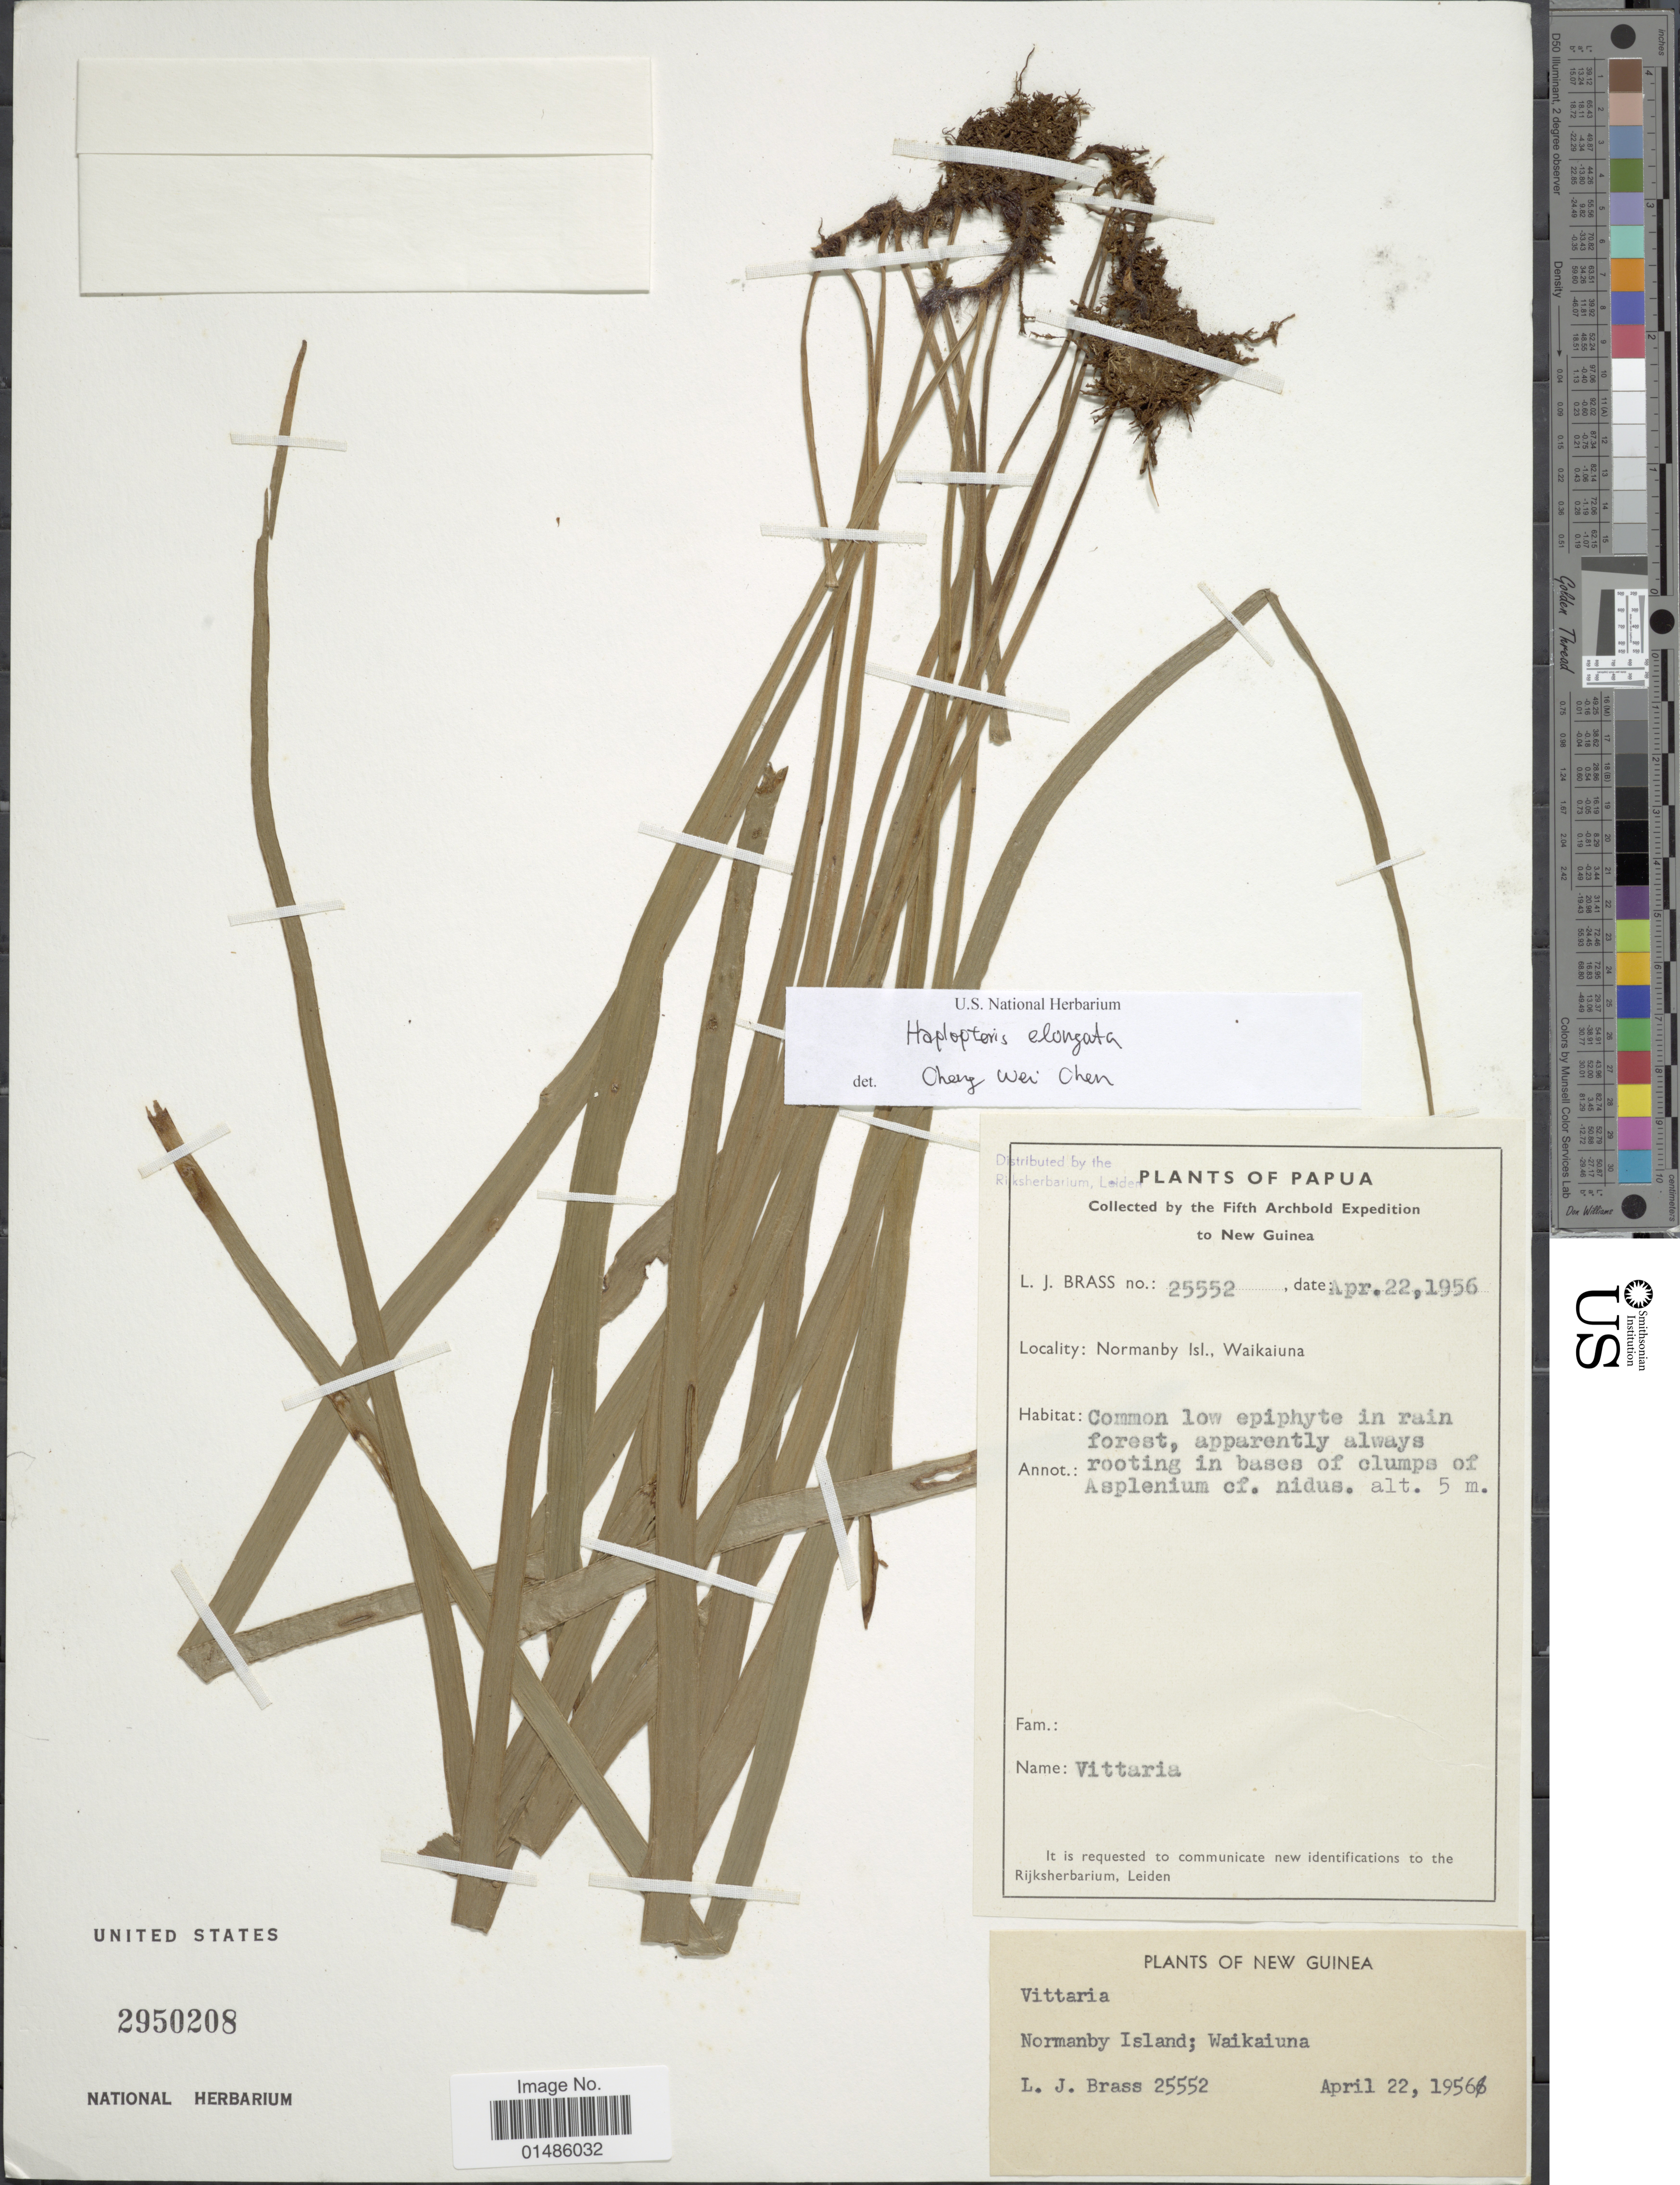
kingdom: Plantae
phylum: Tracheophyta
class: Polypodiopsida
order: Polypodiales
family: Pteridaceae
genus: Haplopteris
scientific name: Haplopteris elongata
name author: (Sw.) Crane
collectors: L. J. Brass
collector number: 25552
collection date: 1956-04-22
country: Papua New Guinea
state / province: Milne Bay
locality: Normanby Isl., Waikaiuna.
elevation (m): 5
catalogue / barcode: US 2950208